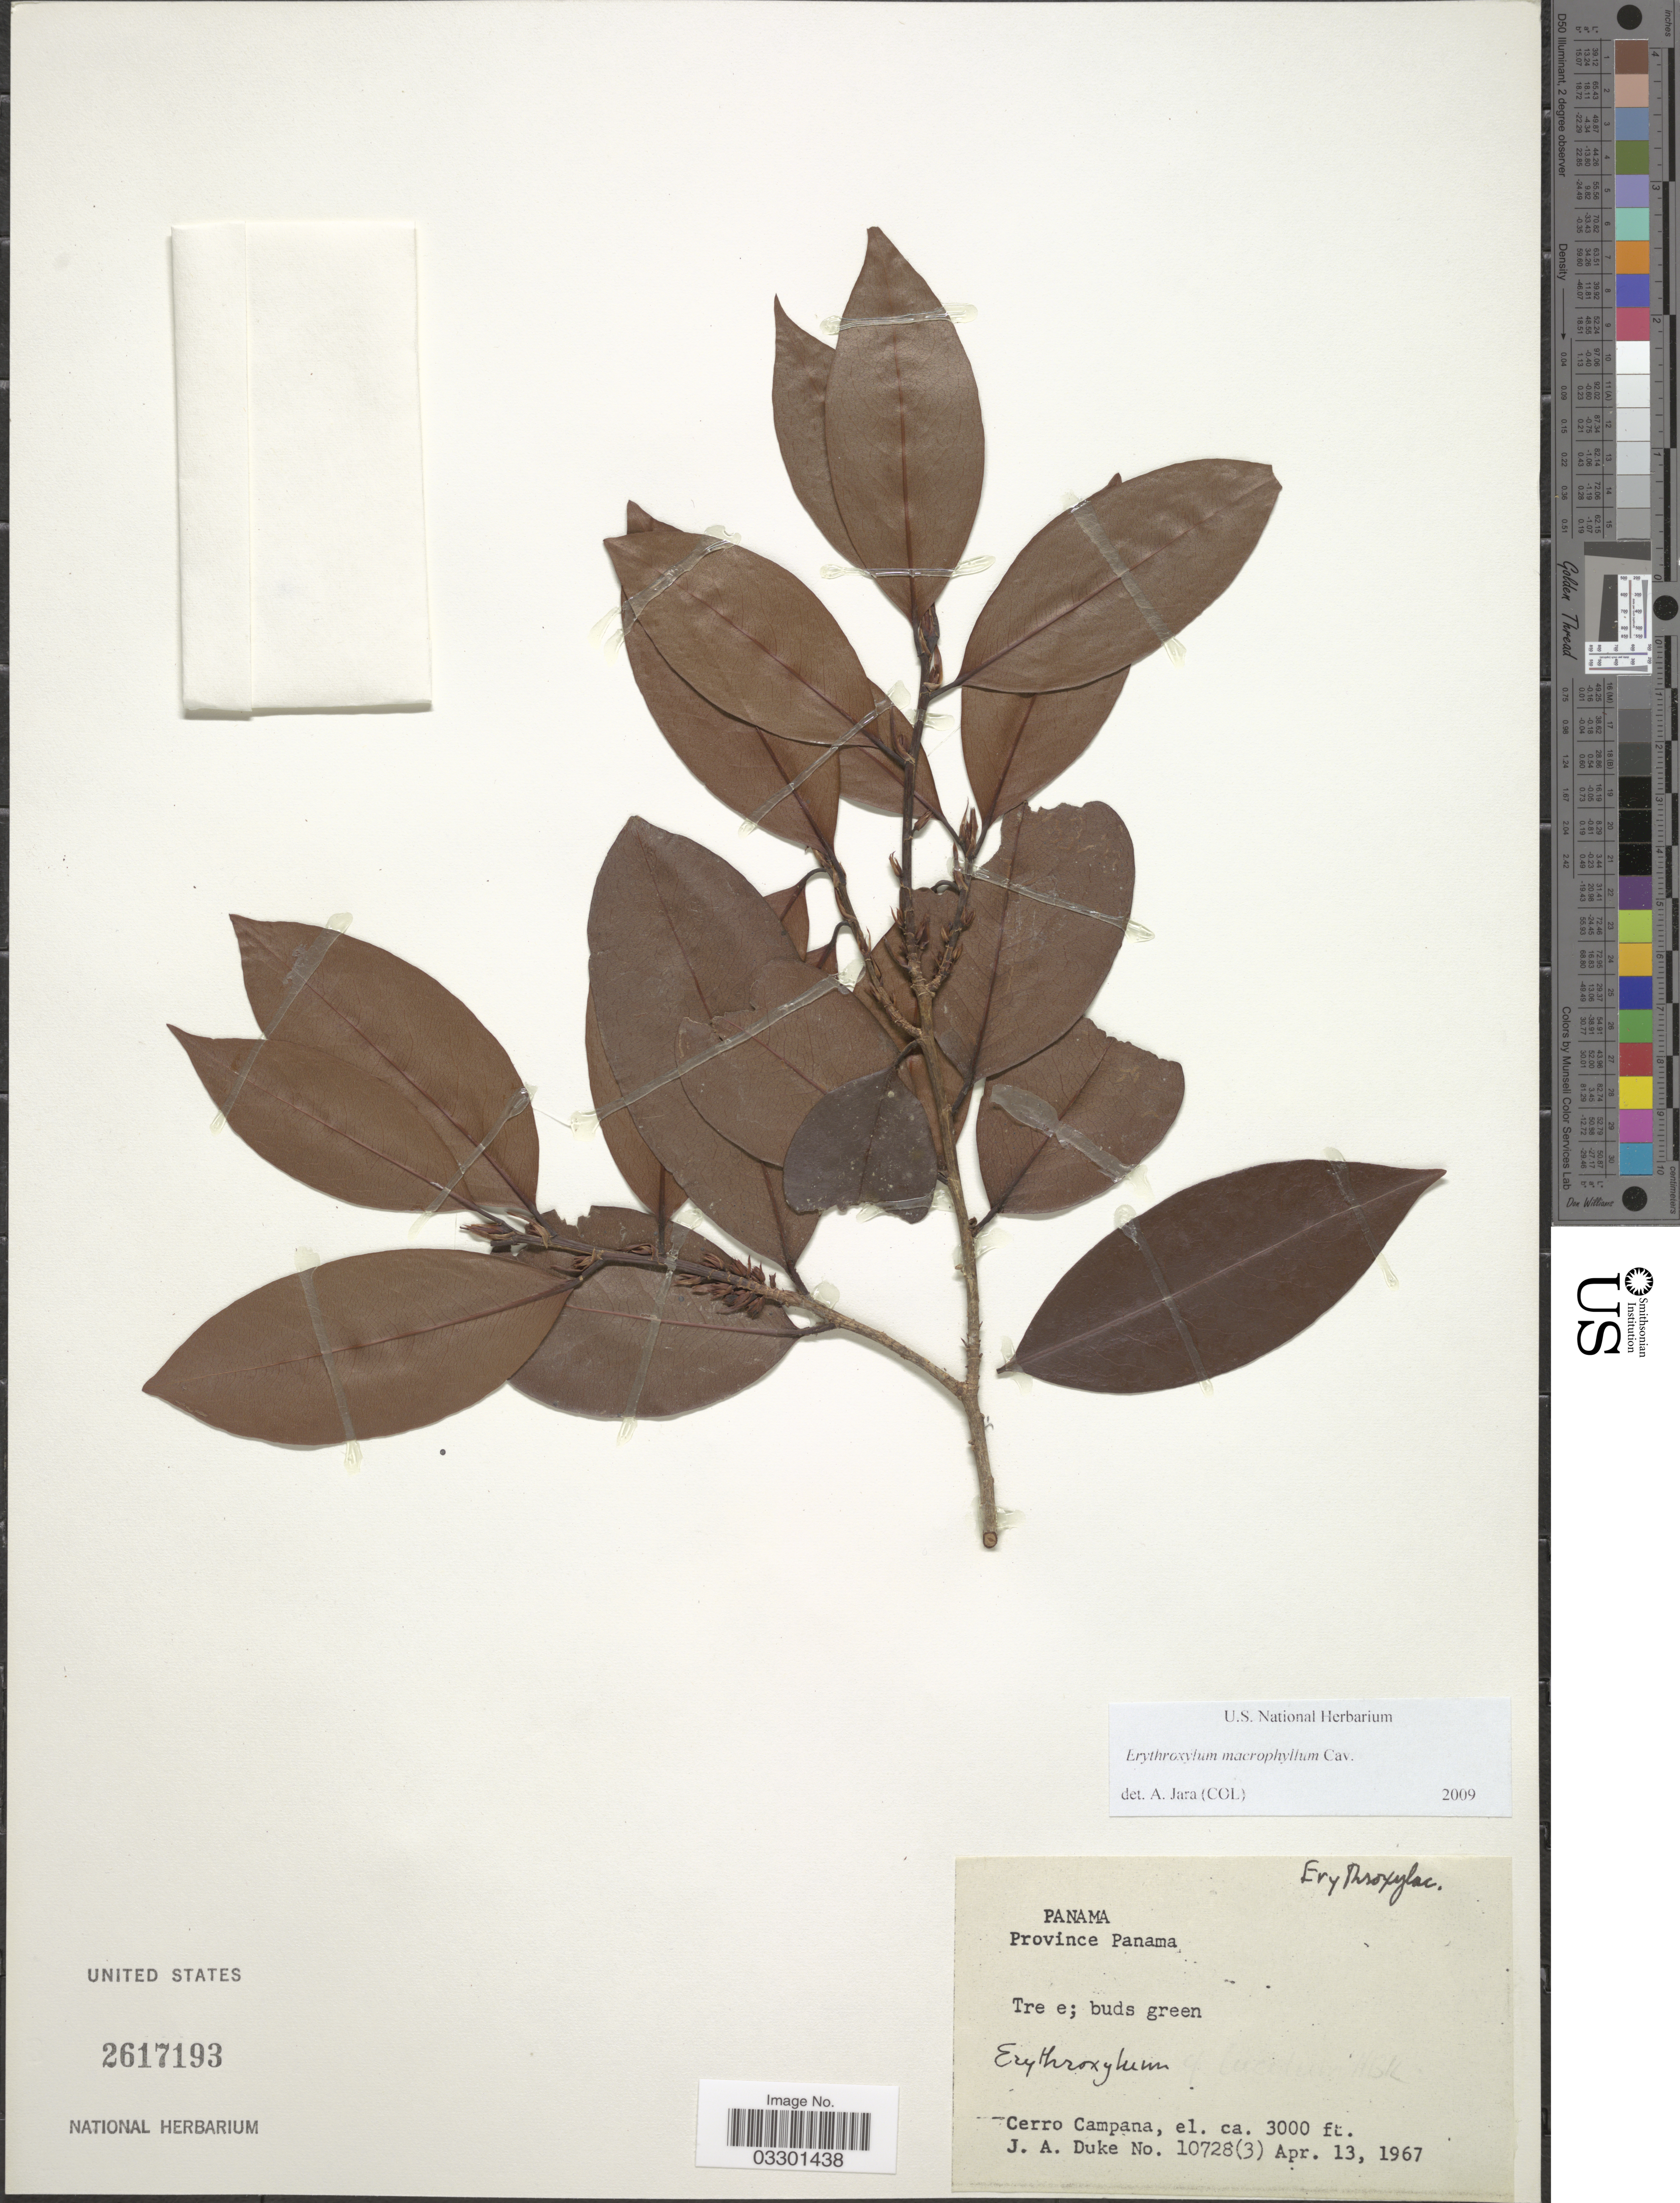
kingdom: Plantae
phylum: Tracheophyta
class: Magnoliopsida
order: Malpighiales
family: Erythroxylaceae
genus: Erythroxylum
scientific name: Erythroxylum macrophyllum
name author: Cav.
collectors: J. A. Duke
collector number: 10728(3)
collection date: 1967-04-13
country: Panama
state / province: Panamá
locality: Cerro Campana.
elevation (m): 914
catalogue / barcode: US 2617193